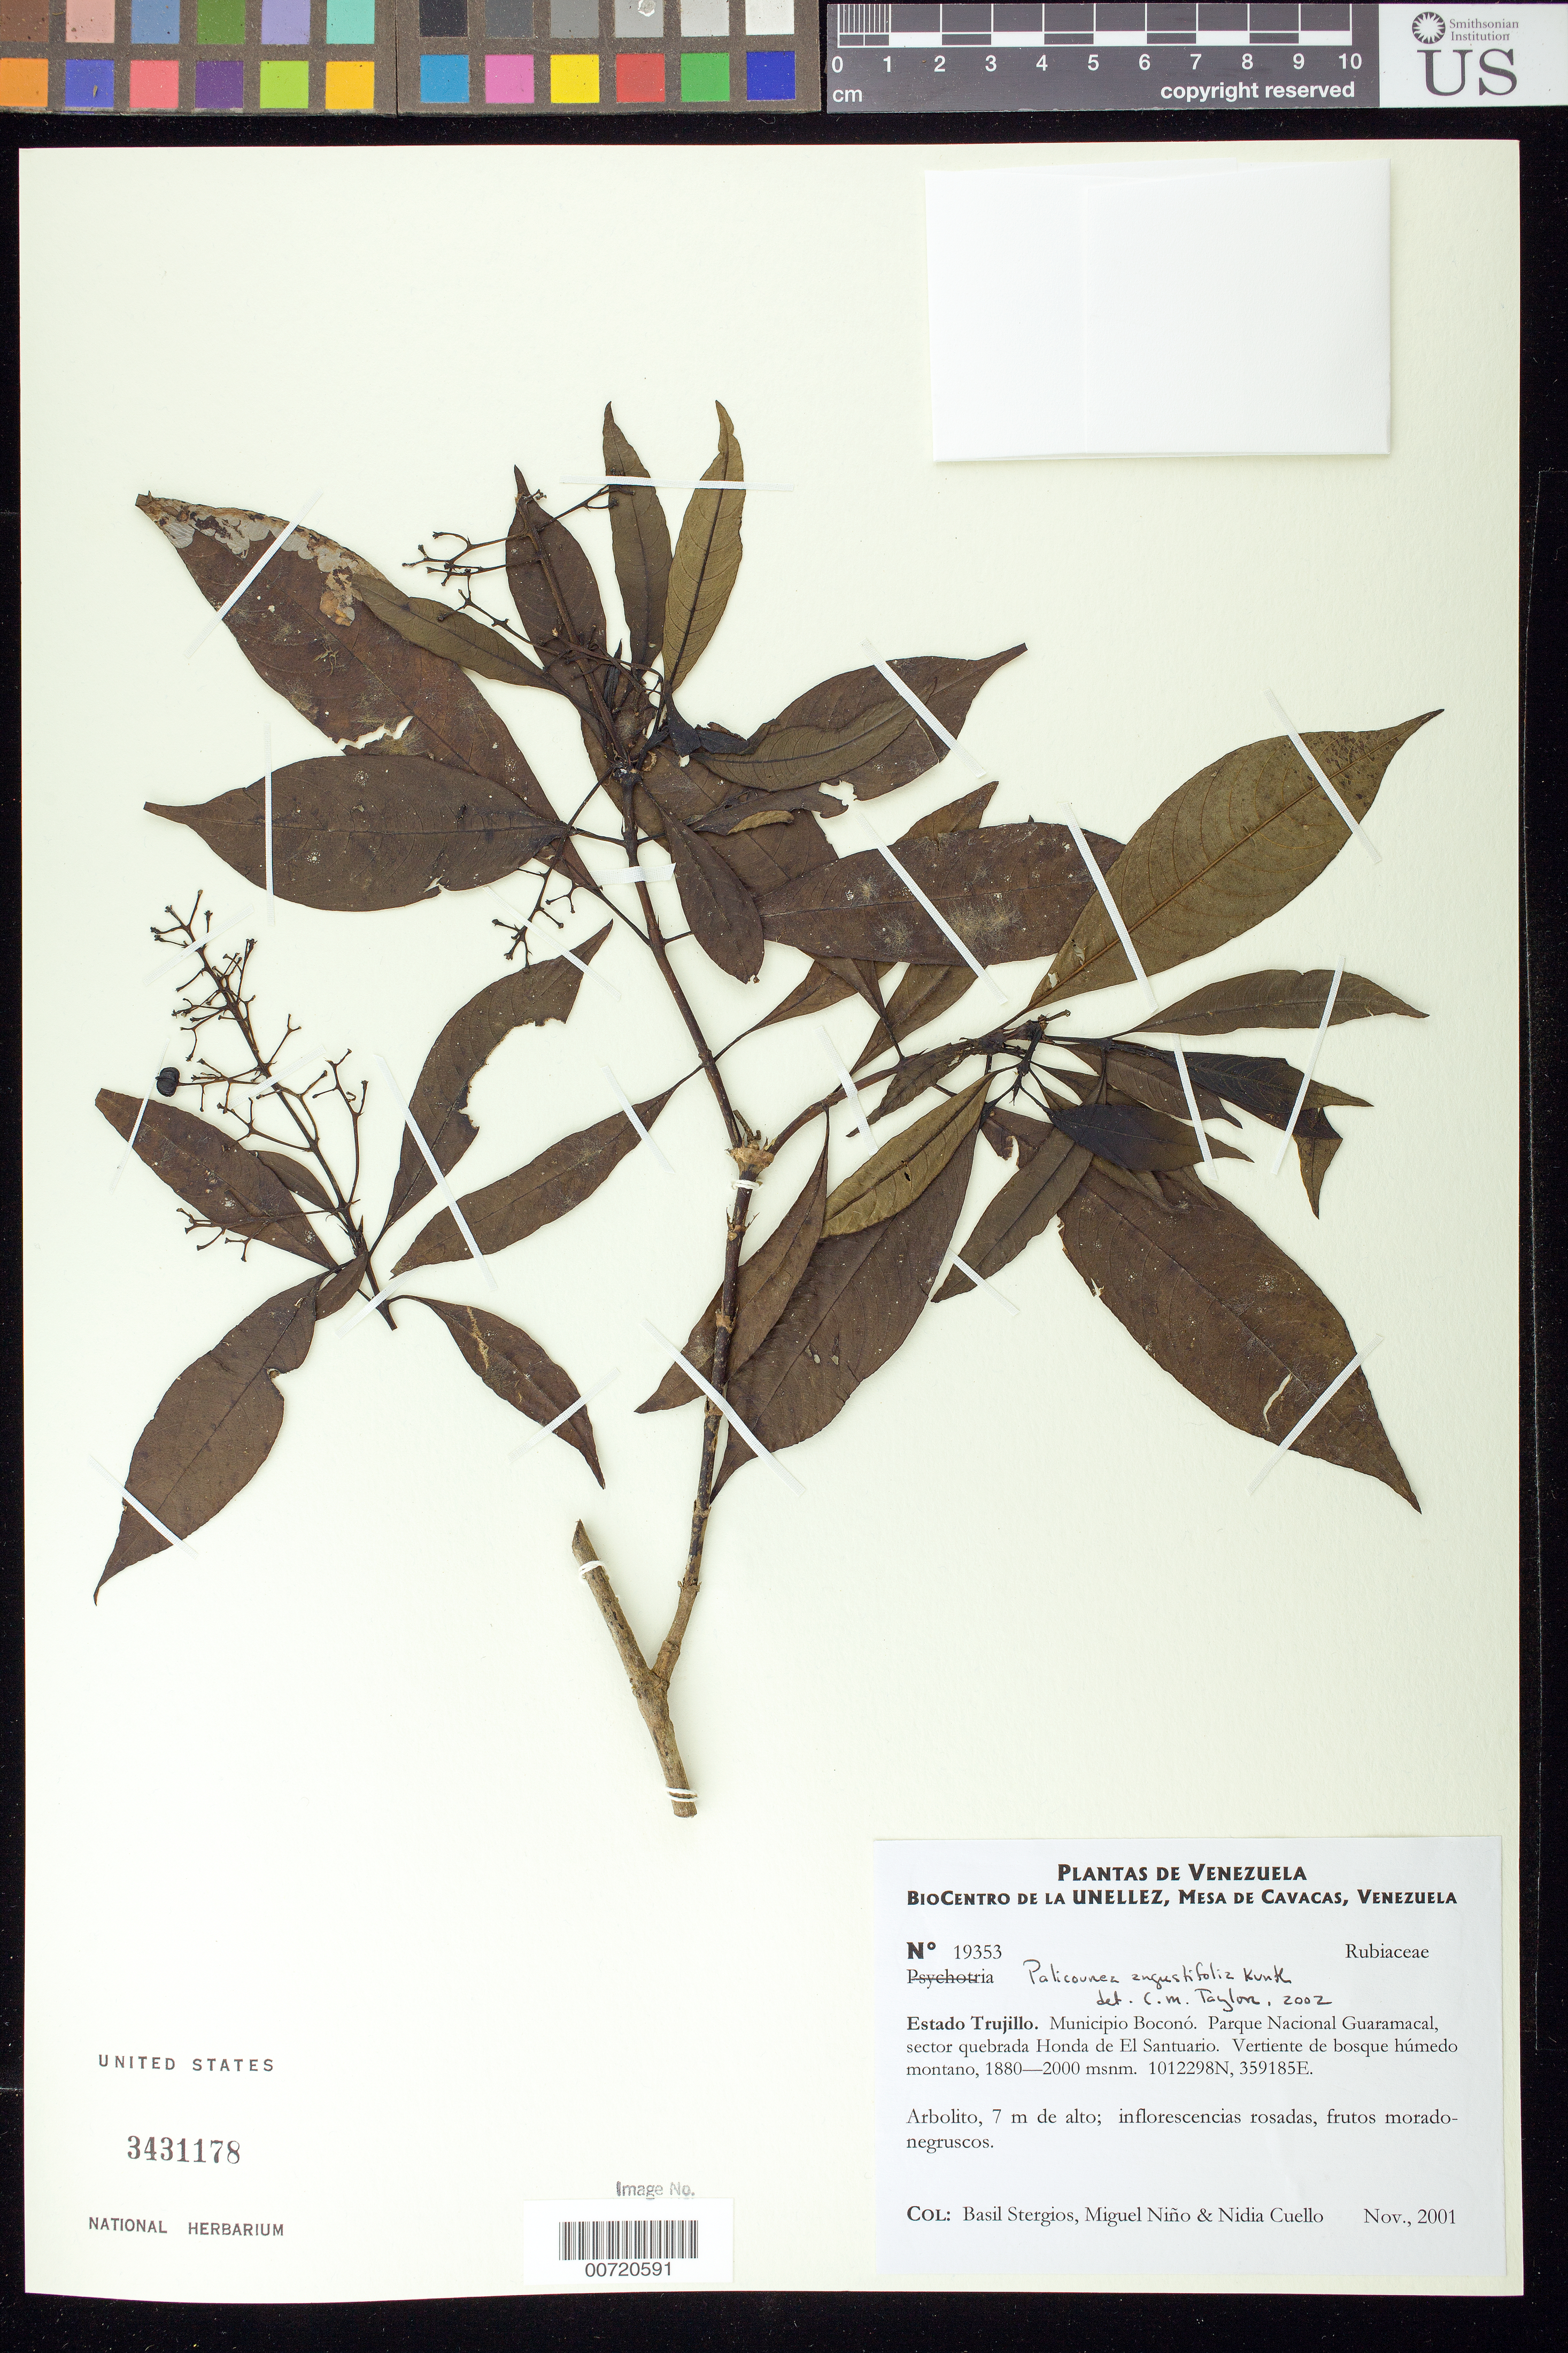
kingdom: Plantae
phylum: Tracheophyta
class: Magnoliopsida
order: Gentianales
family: Rubiaceae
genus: Palicourea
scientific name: Palicourea angustifolia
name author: Kunth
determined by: Taylor, Charlotte M.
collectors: B. G. Stergios, S. M. Niño & N. L. Cuello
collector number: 19353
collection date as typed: Nov 2001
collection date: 2001-11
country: Venezuela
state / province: Trujillo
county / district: Boconó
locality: Parque Nacional Guaramacal. Sector quebrada Honda de El Santuario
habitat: Vertiente de bosque húmedo montano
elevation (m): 1880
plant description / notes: MO, PORT, US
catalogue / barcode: US 3431178